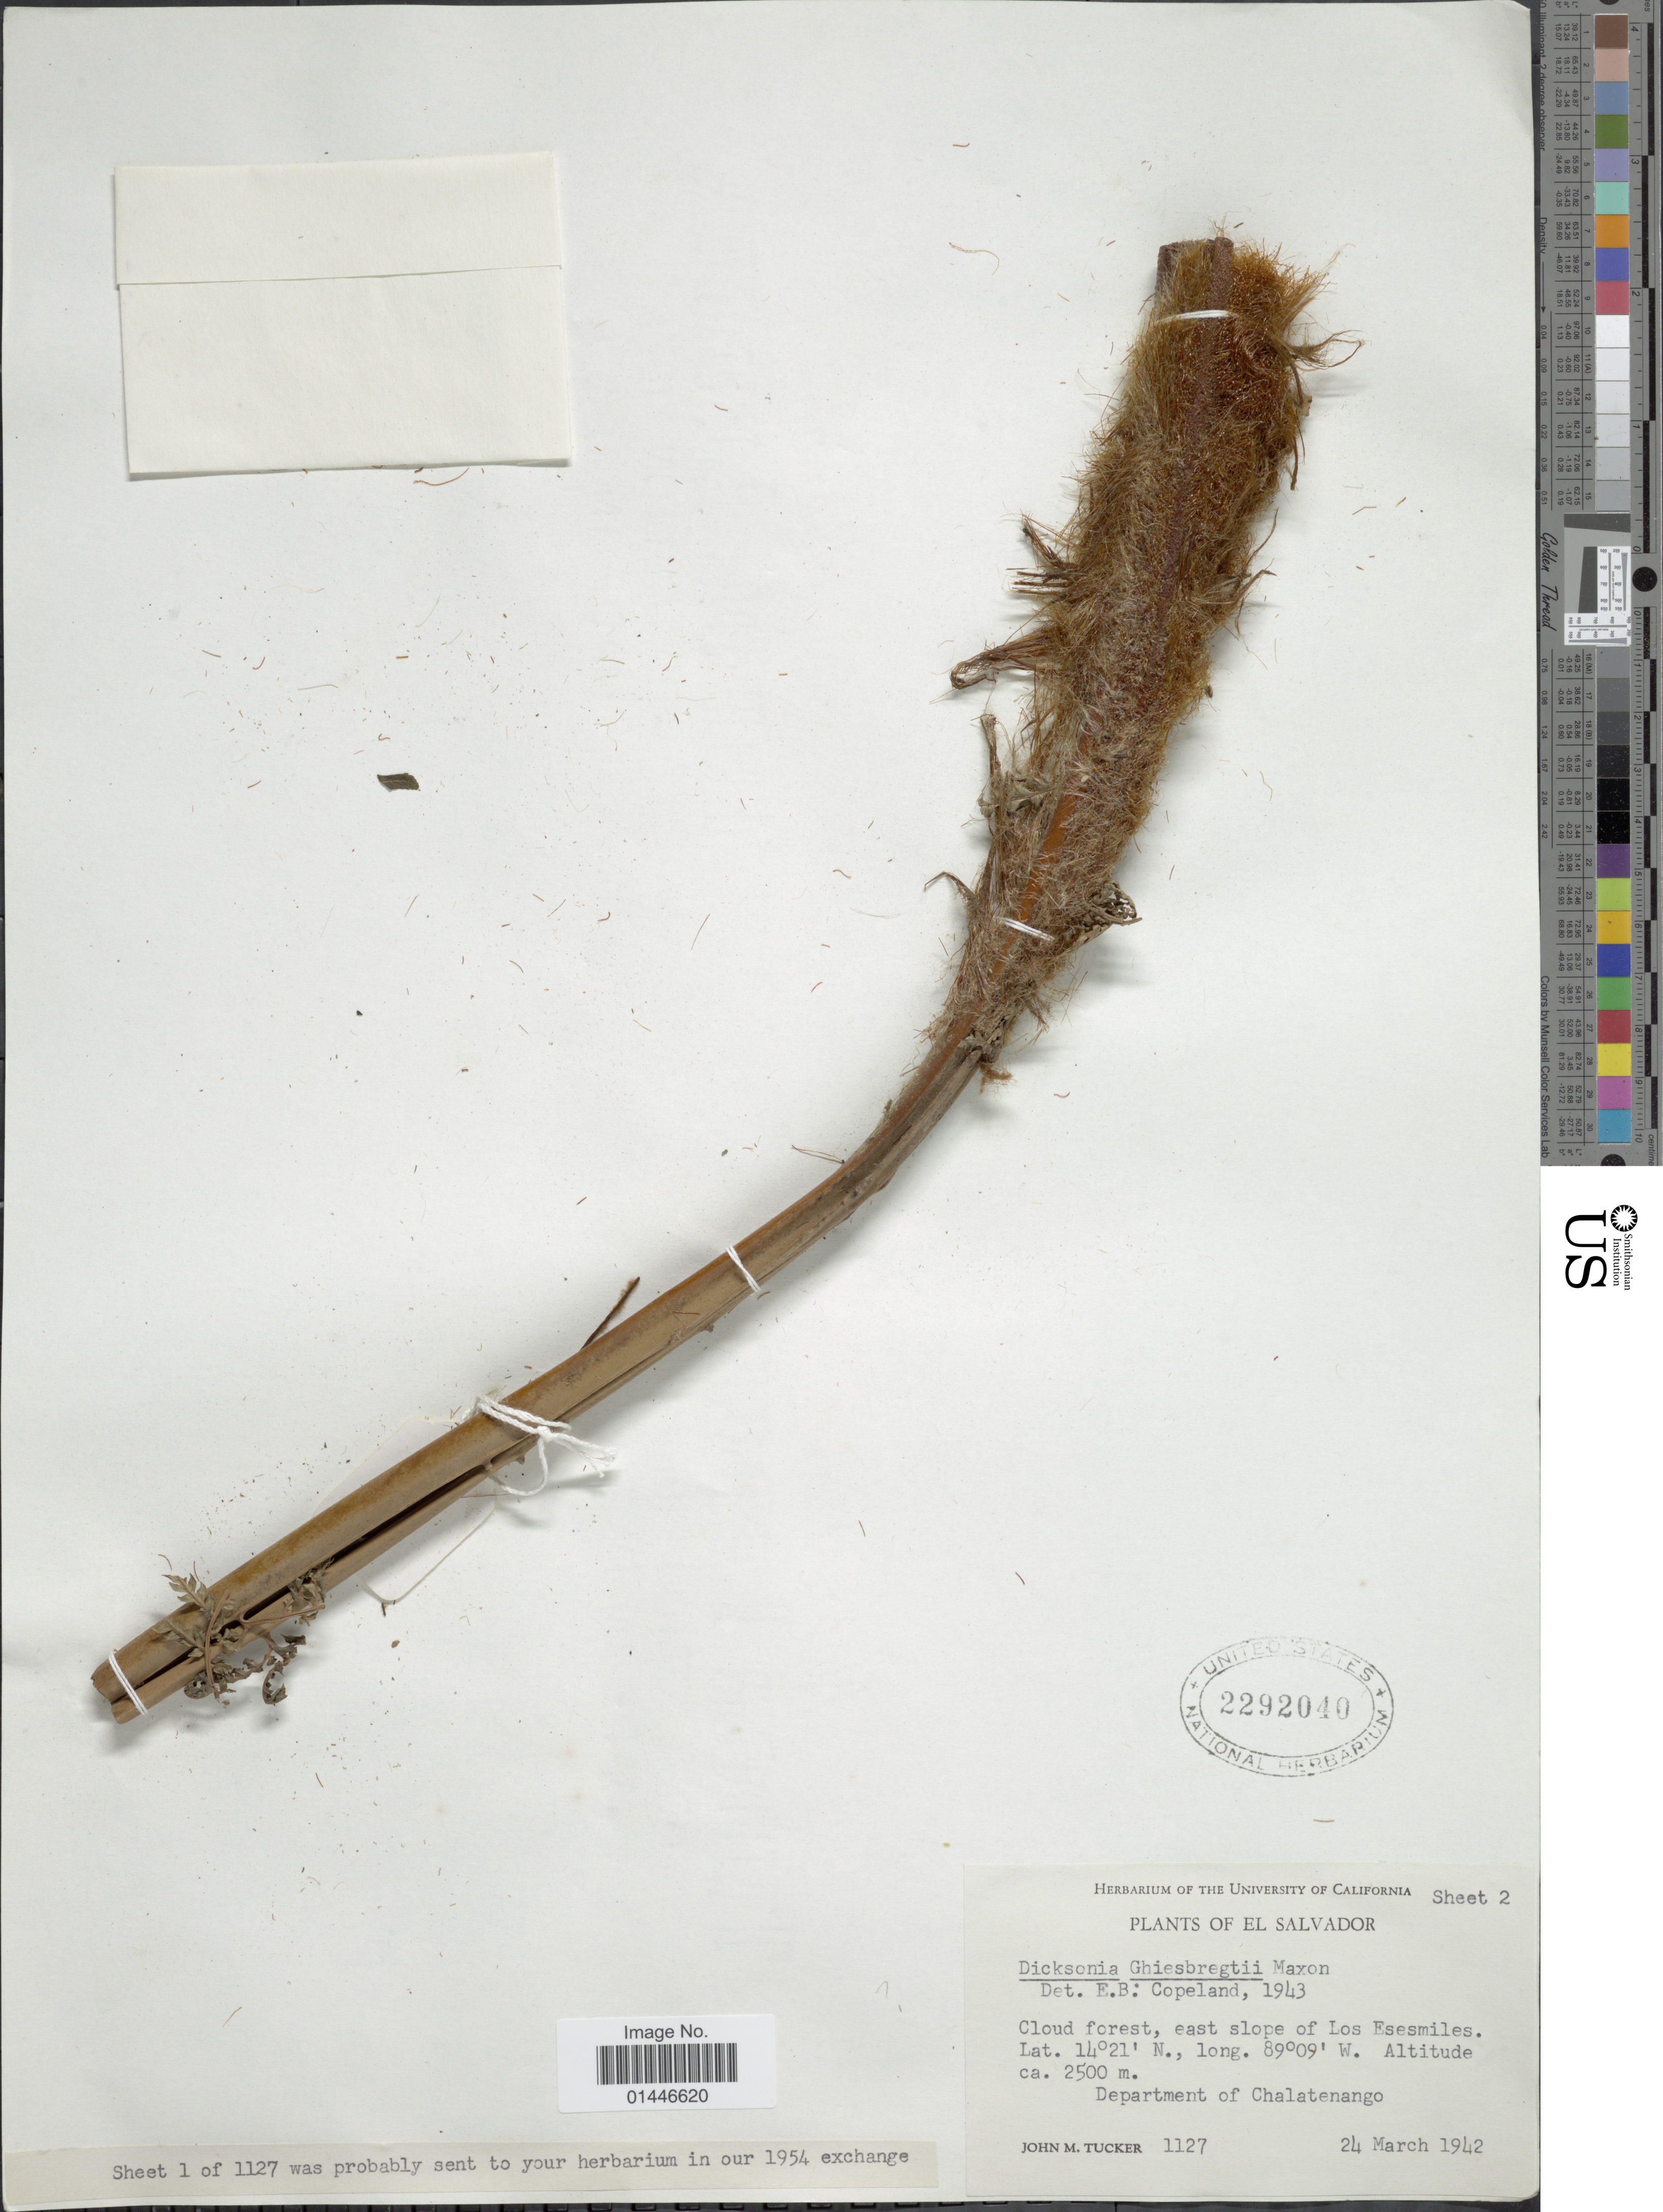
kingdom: Plantae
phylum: Tracheophyta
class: Polypodiopsida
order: Cyatheales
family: Dicksoniaceae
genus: Dicksonia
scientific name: Dicksonia gigantea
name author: H. Karst.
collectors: J. M. Tucker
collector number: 1127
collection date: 1942-03-24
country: El Salvador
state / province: Chalatenango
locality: Cloud forest, east slope of Los Esesmiles.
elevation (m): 2500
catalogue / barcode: US 2292040